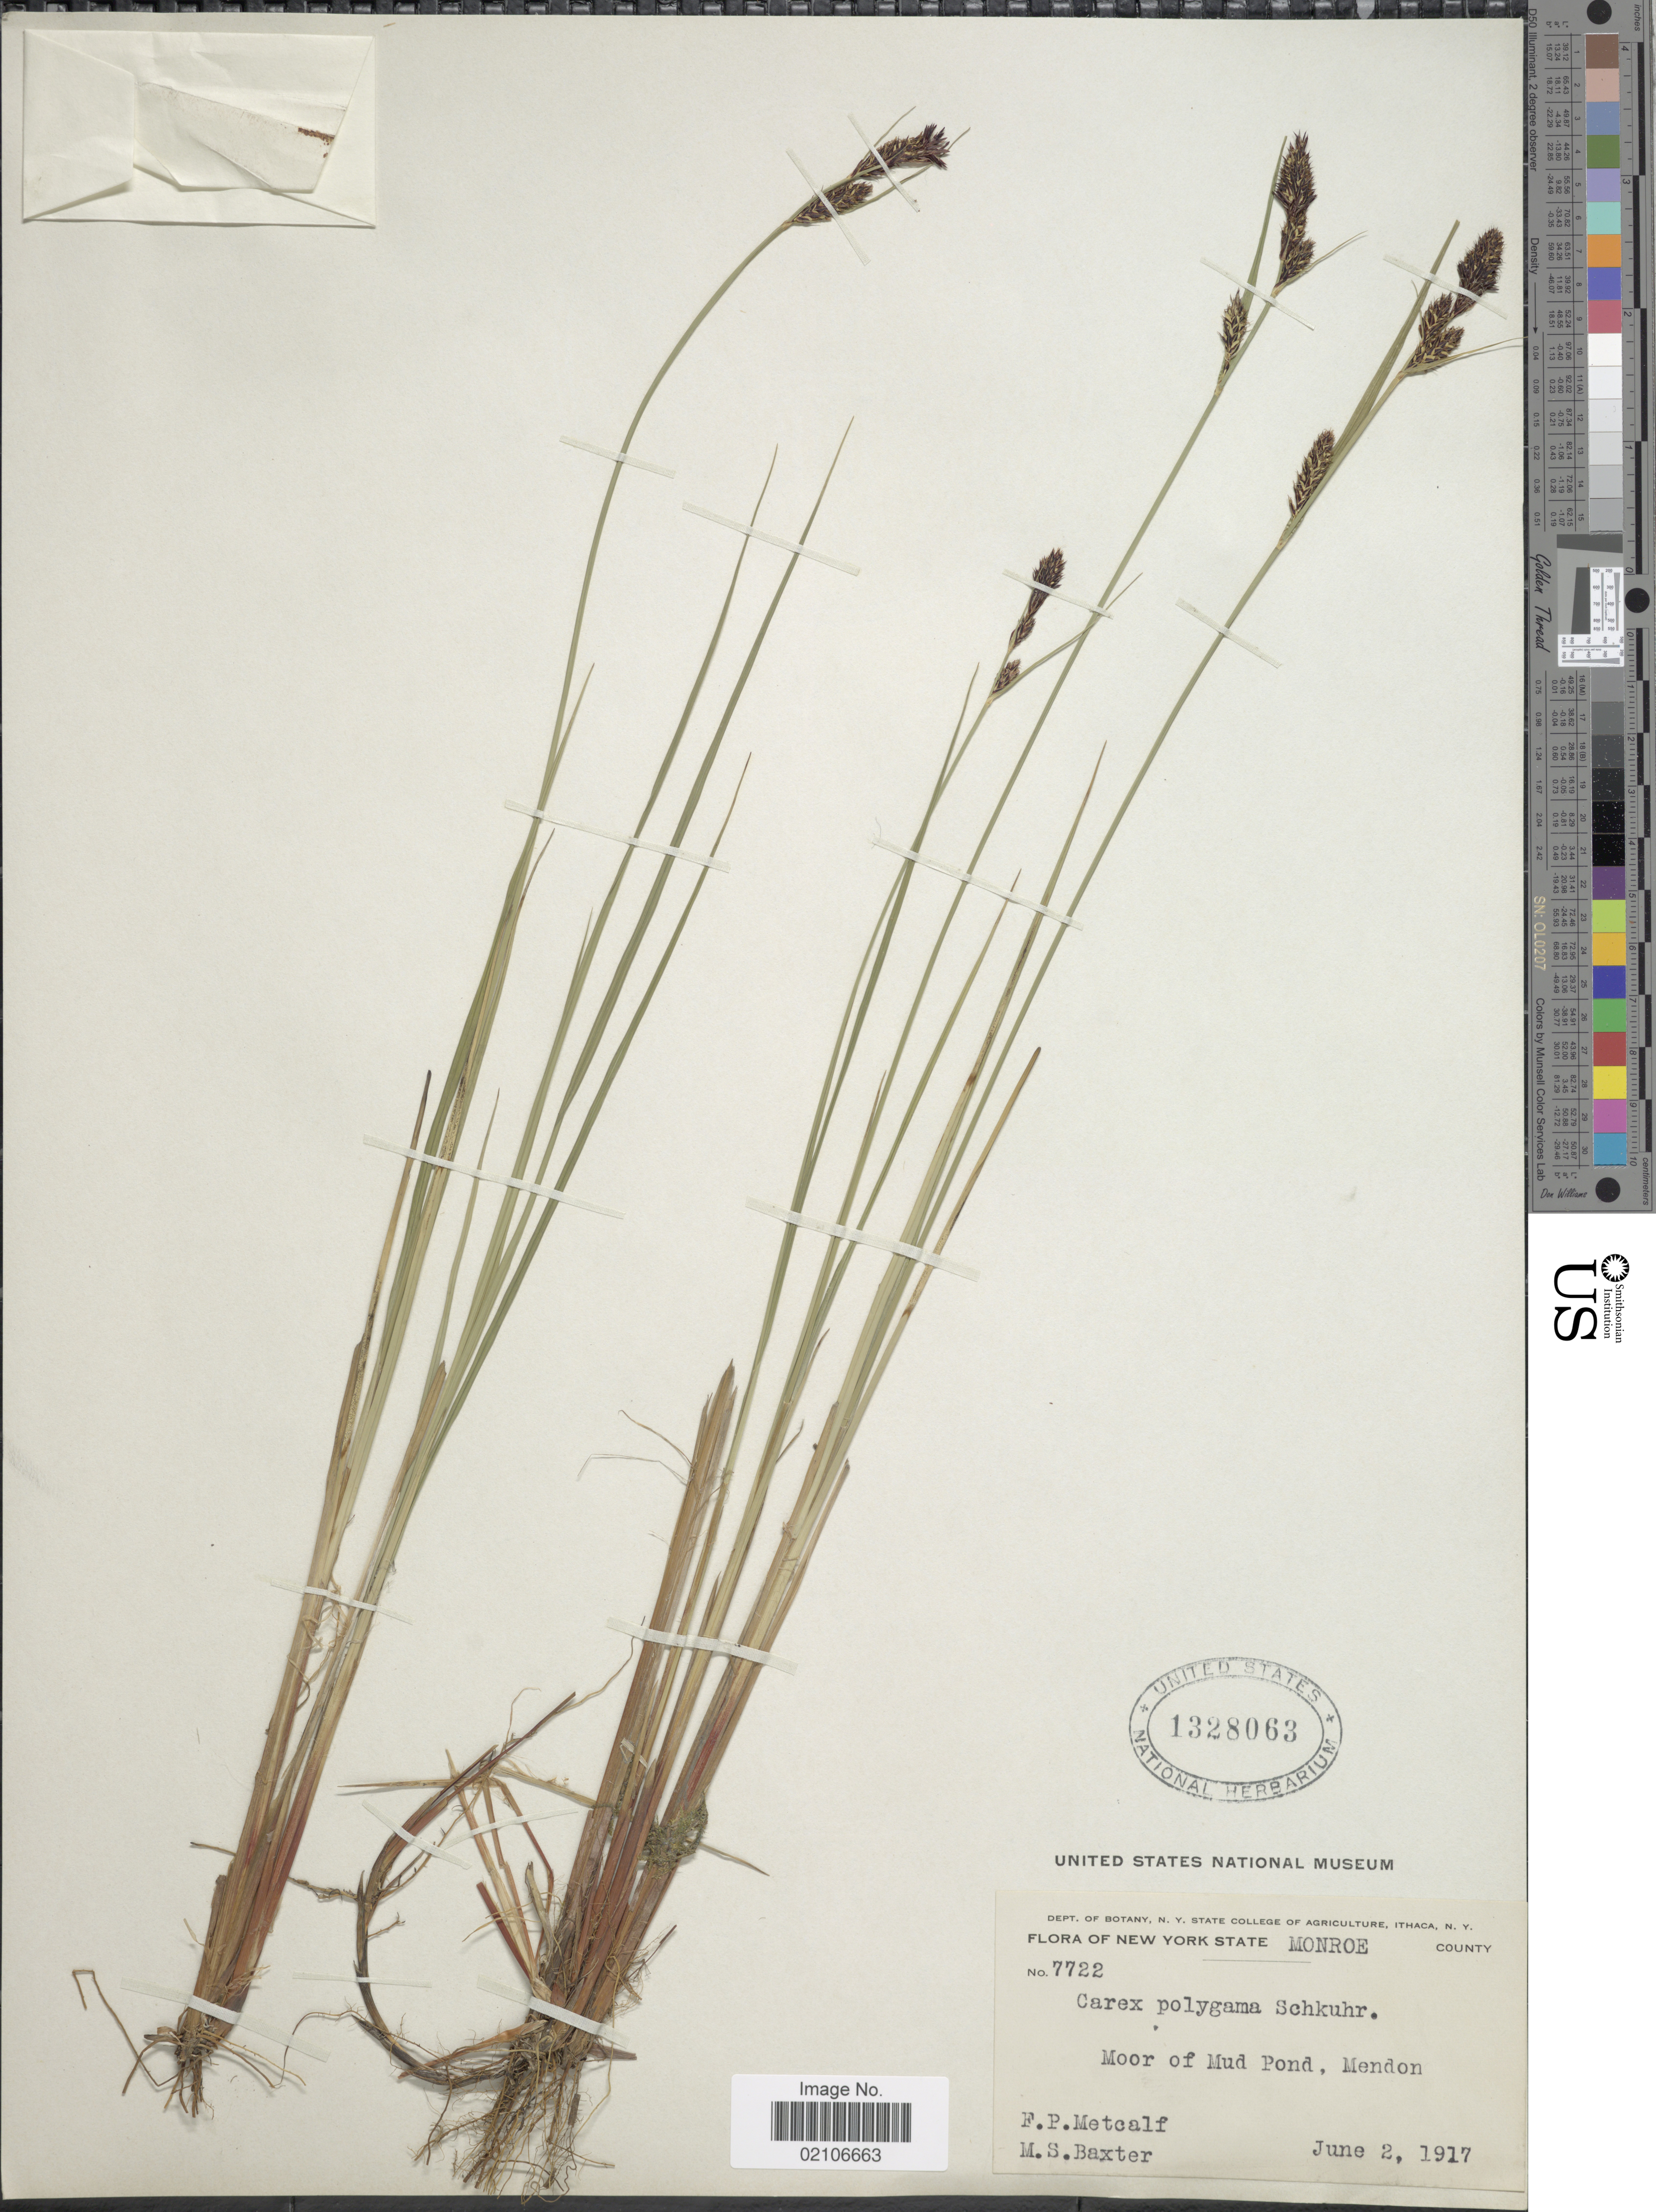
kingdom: Plantae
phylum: Tracheophyta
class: Liliopsida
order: Poales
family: Cyperaceae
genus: Carex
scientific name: Carex buxbaumii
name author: Wahlenb.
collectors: F. Metcalf & M. Baxter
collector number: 7722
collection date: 1917-06-02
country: United States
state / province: New York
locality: Monroe County, Moor of Mud Pond, Mendon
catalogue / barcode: US 1328063